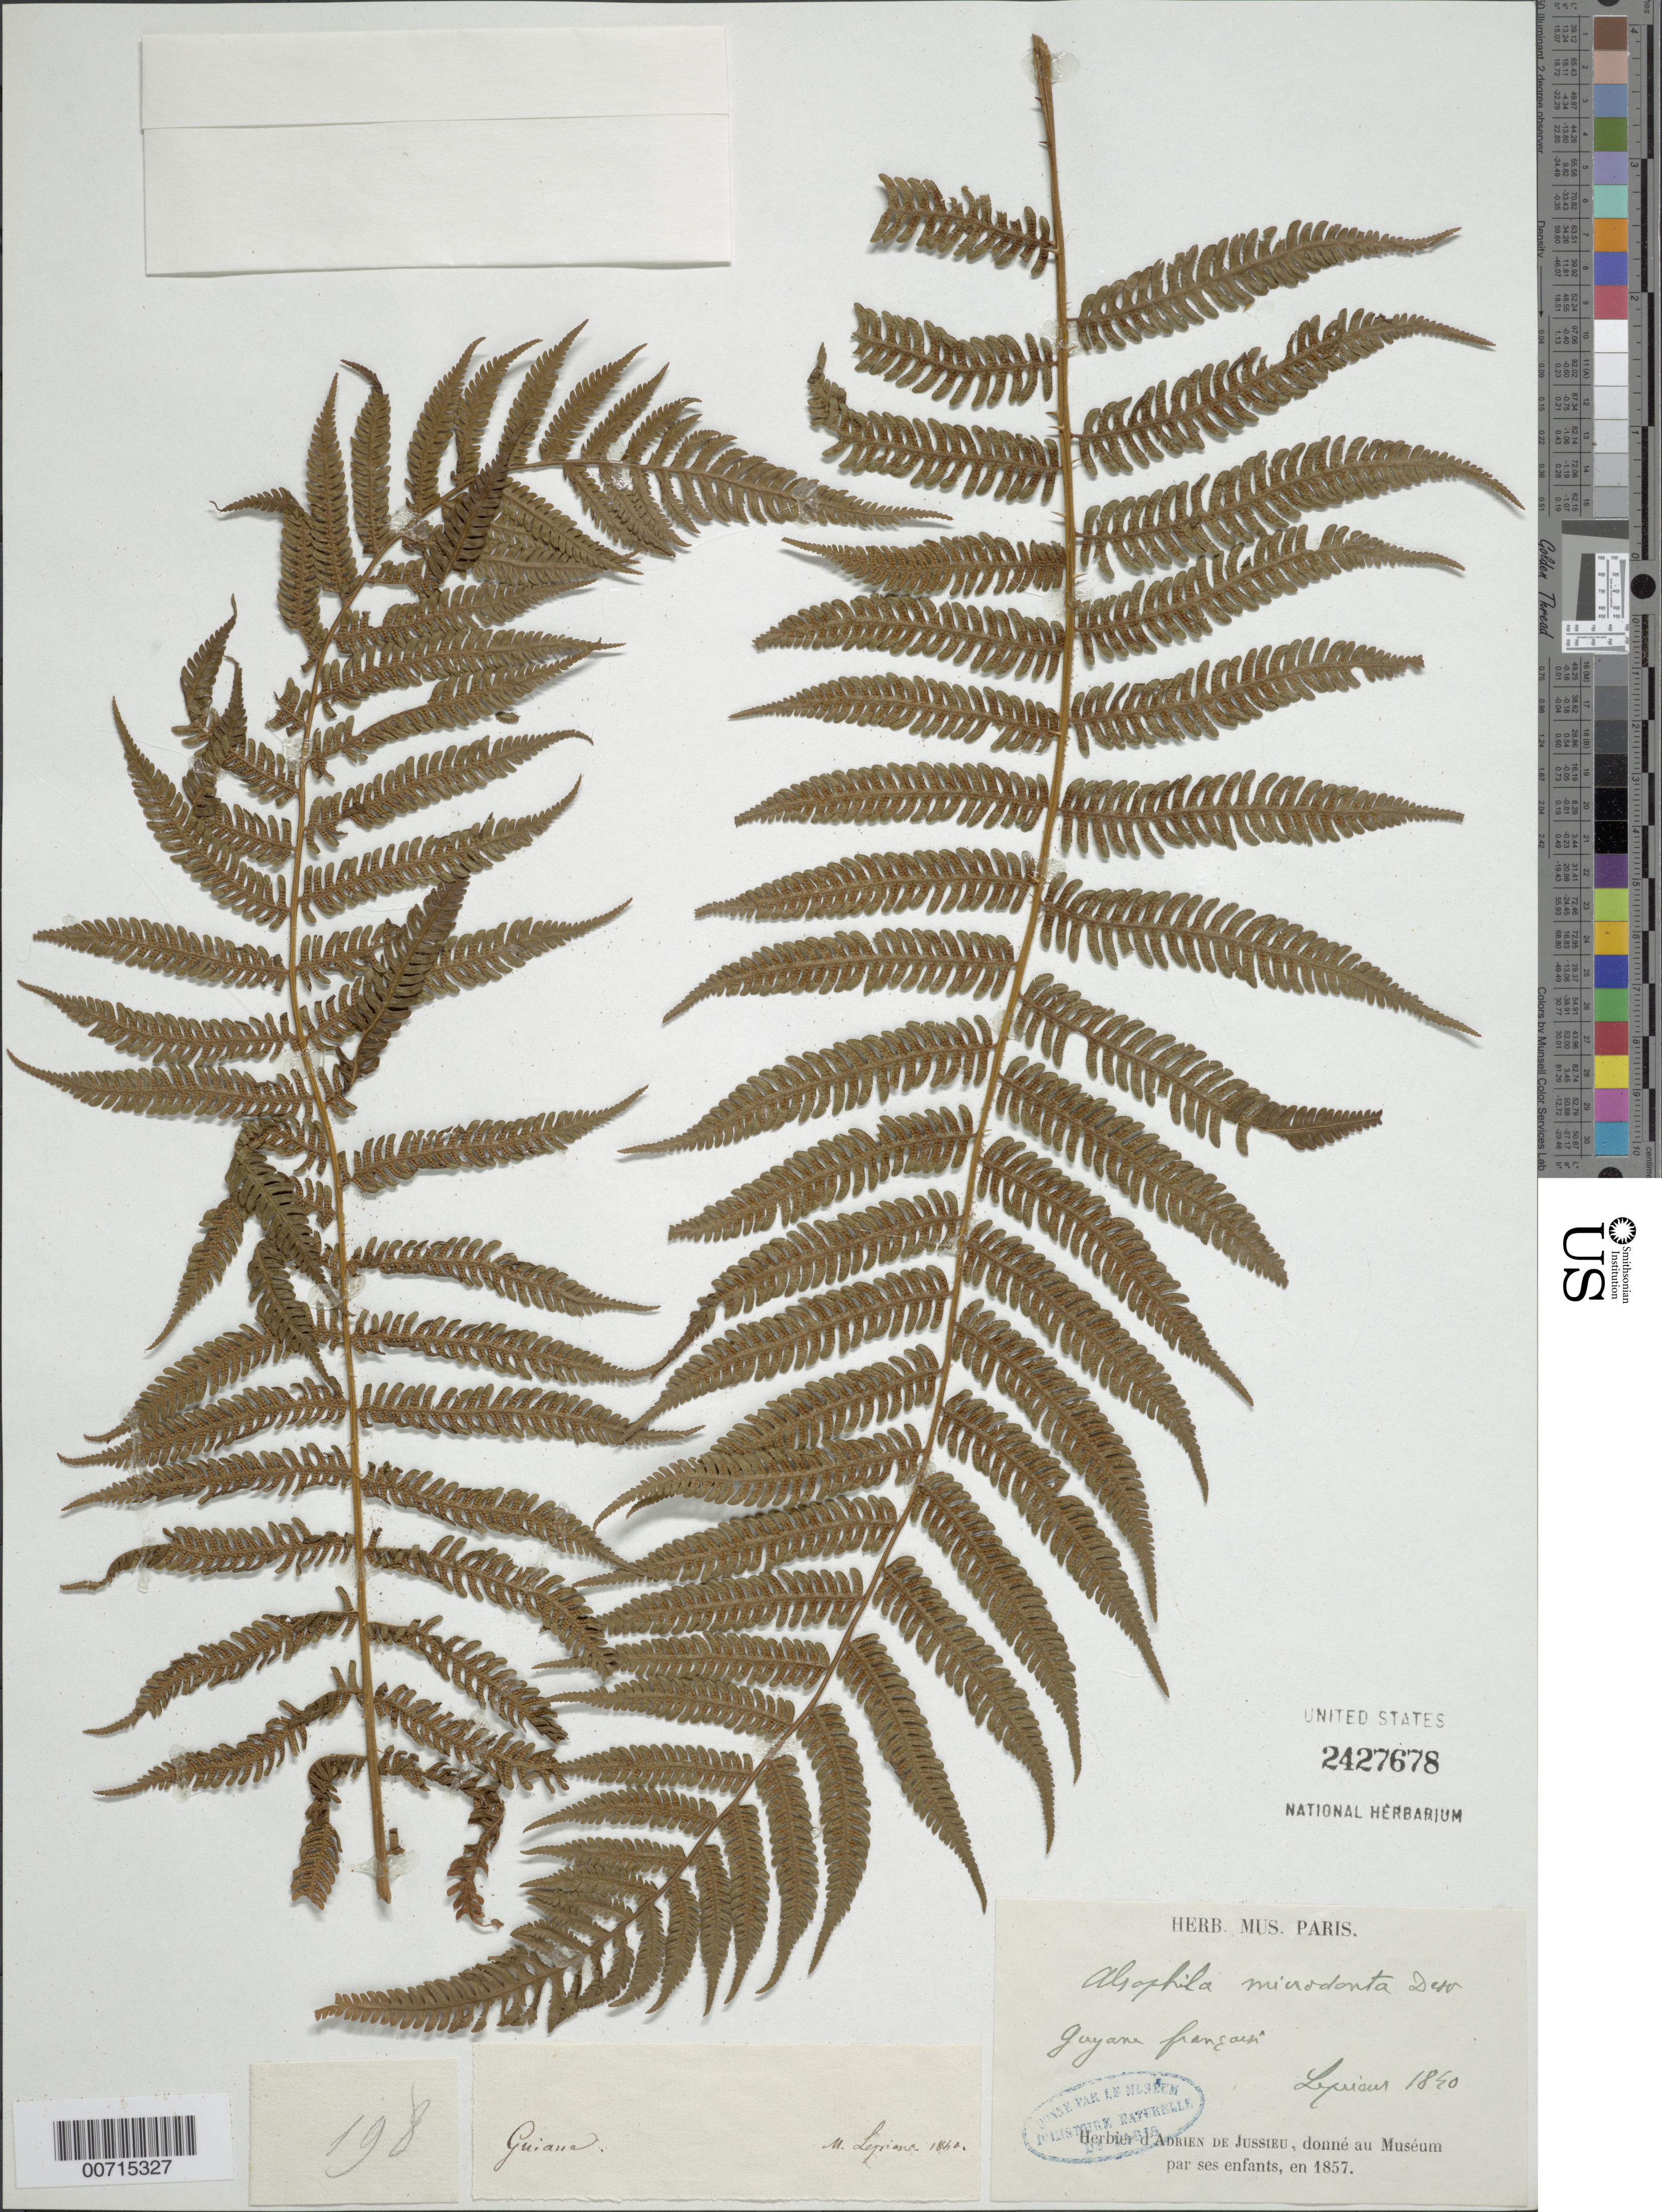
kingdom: Plantae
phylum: Tracheophyta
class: Polypodiopsida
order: Cyatheales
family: Cyatheaceae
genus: Cyathea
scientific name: Cyathea microdonta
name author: (Desv.) Domin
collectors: F. M. R. Leprieur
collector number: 198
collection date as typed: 1840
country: French Guiana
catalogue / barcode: US 2427678